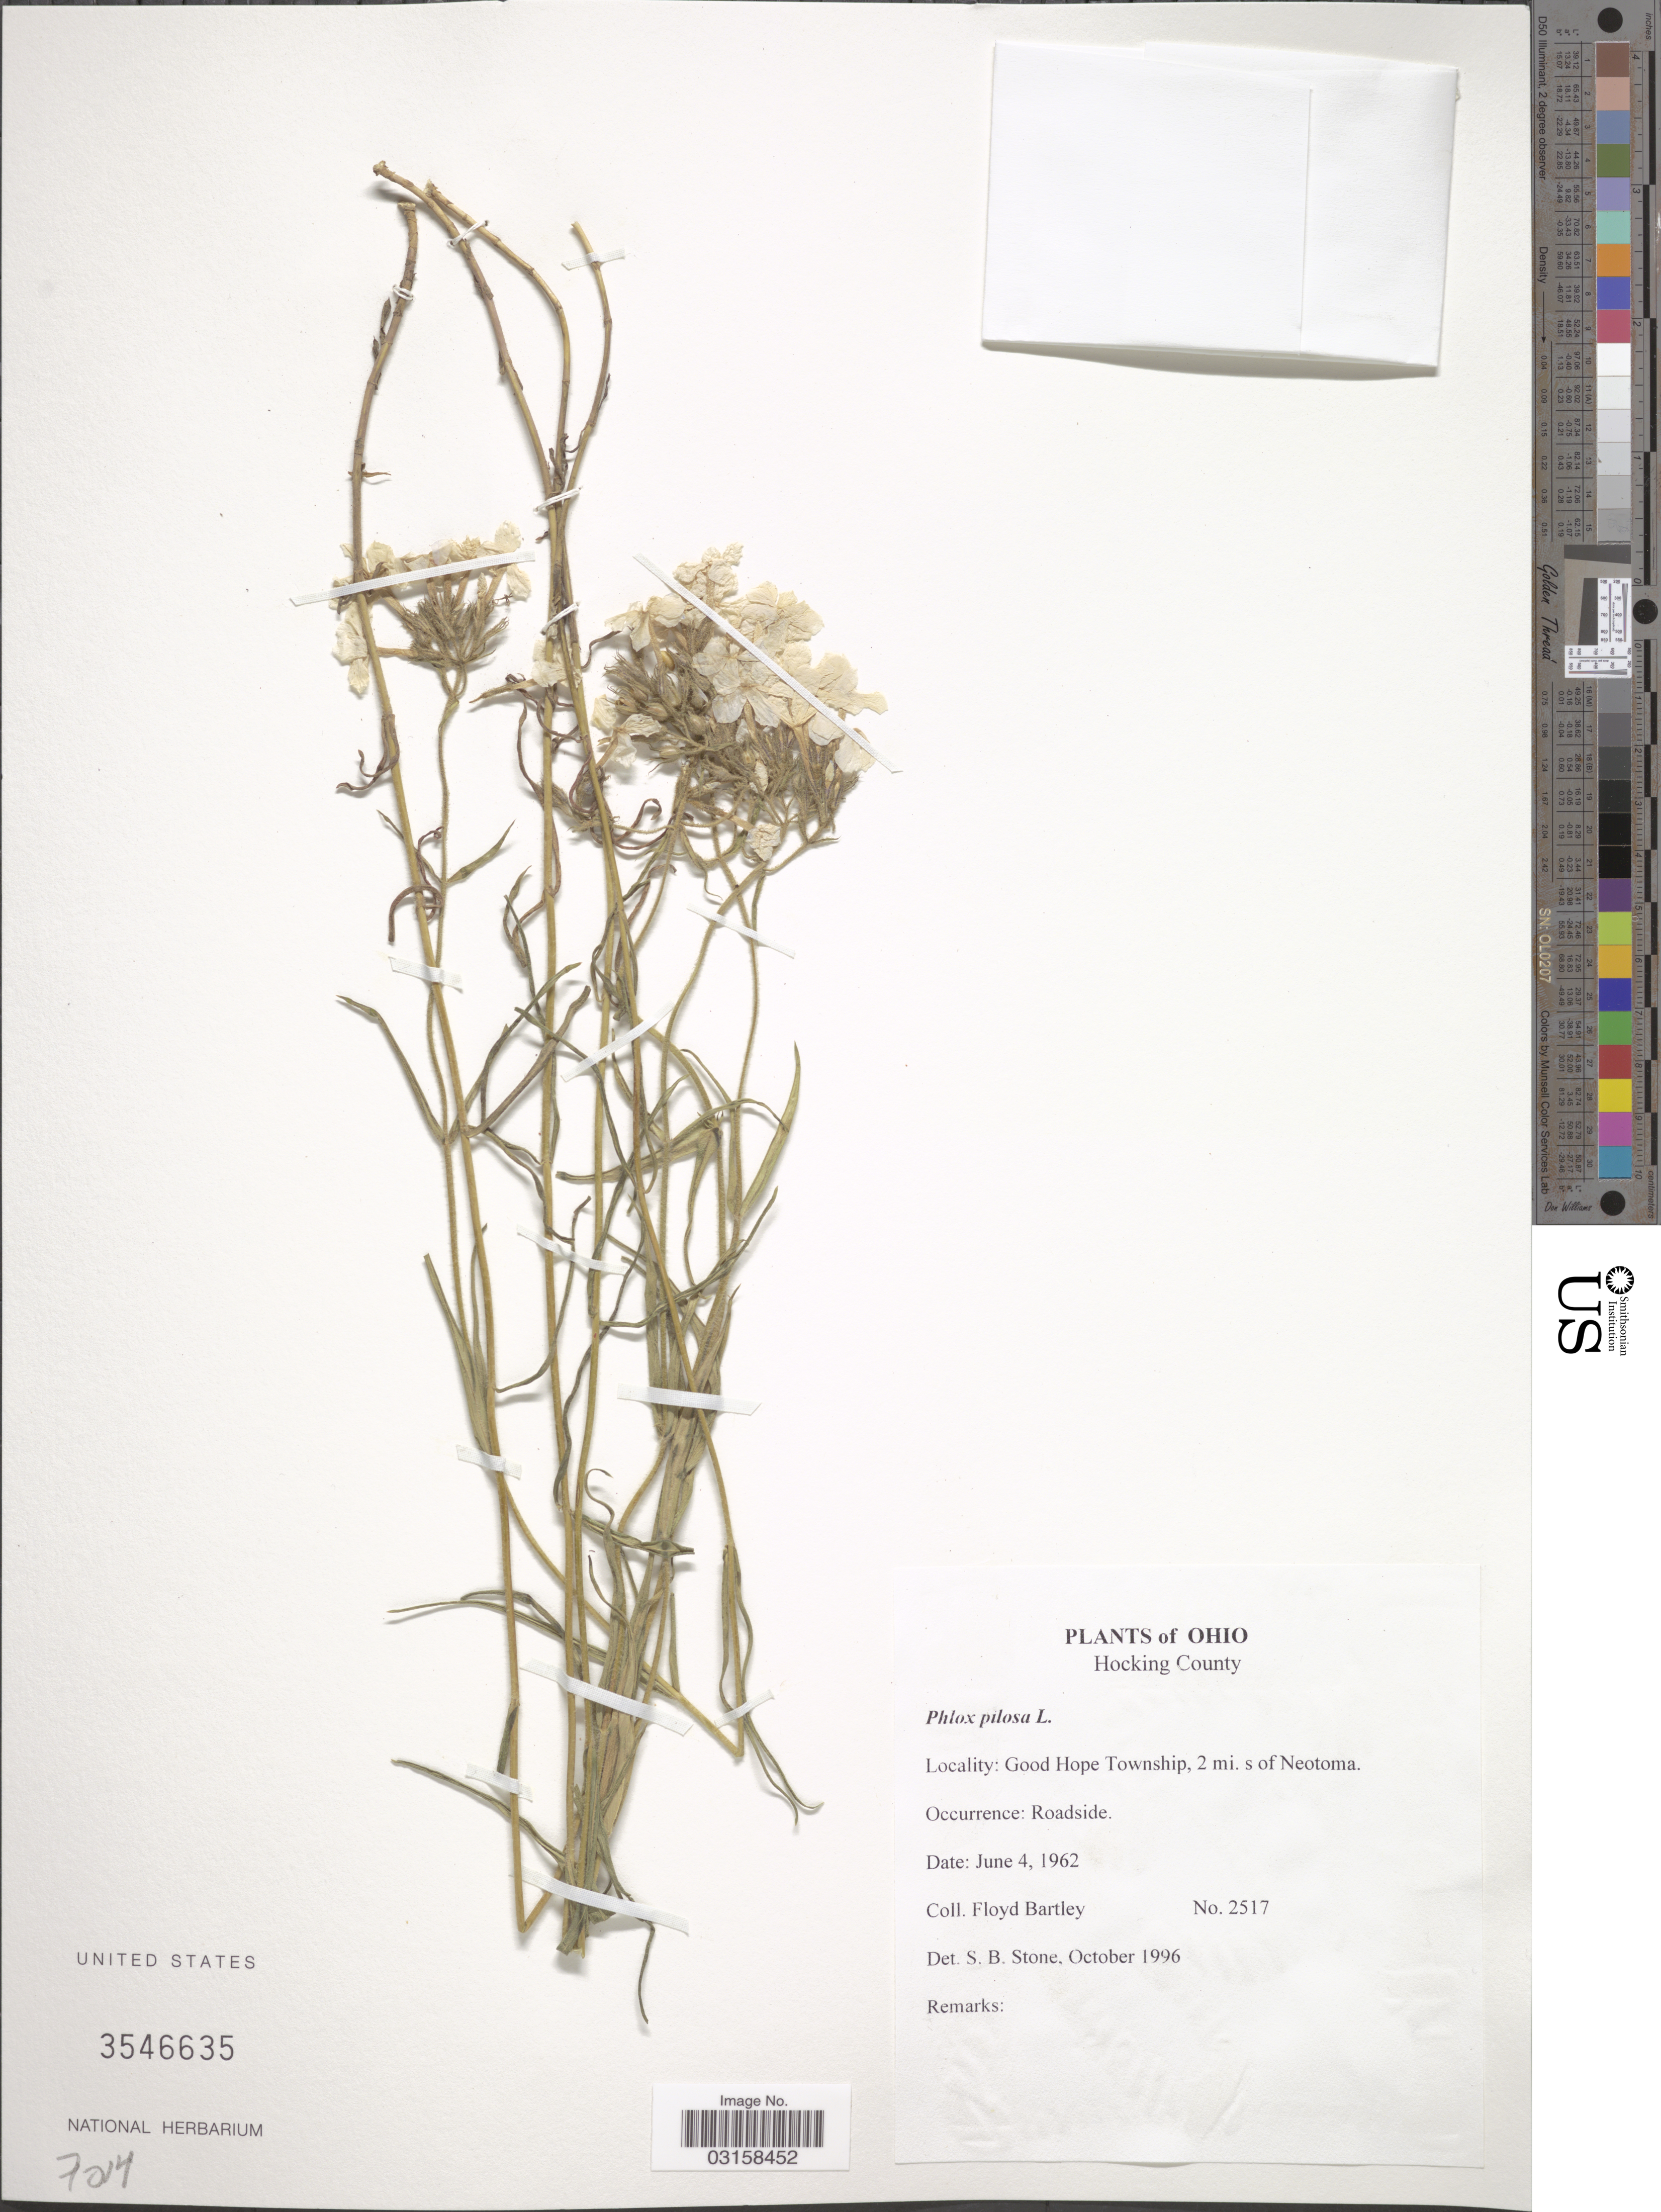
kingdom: Plantae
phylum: Tracheophyta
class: Magnoliopsida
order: Ericales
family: Polemoniaceae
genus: Phlox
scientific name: Phlox pilosa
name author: L.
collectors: F. Bartley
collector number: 2517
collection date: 1962-06-04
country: United States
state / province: Ohio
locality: Hockinig County. Good Hope Township, 2 mi. s of Neotoma.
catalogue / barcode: US 3546635